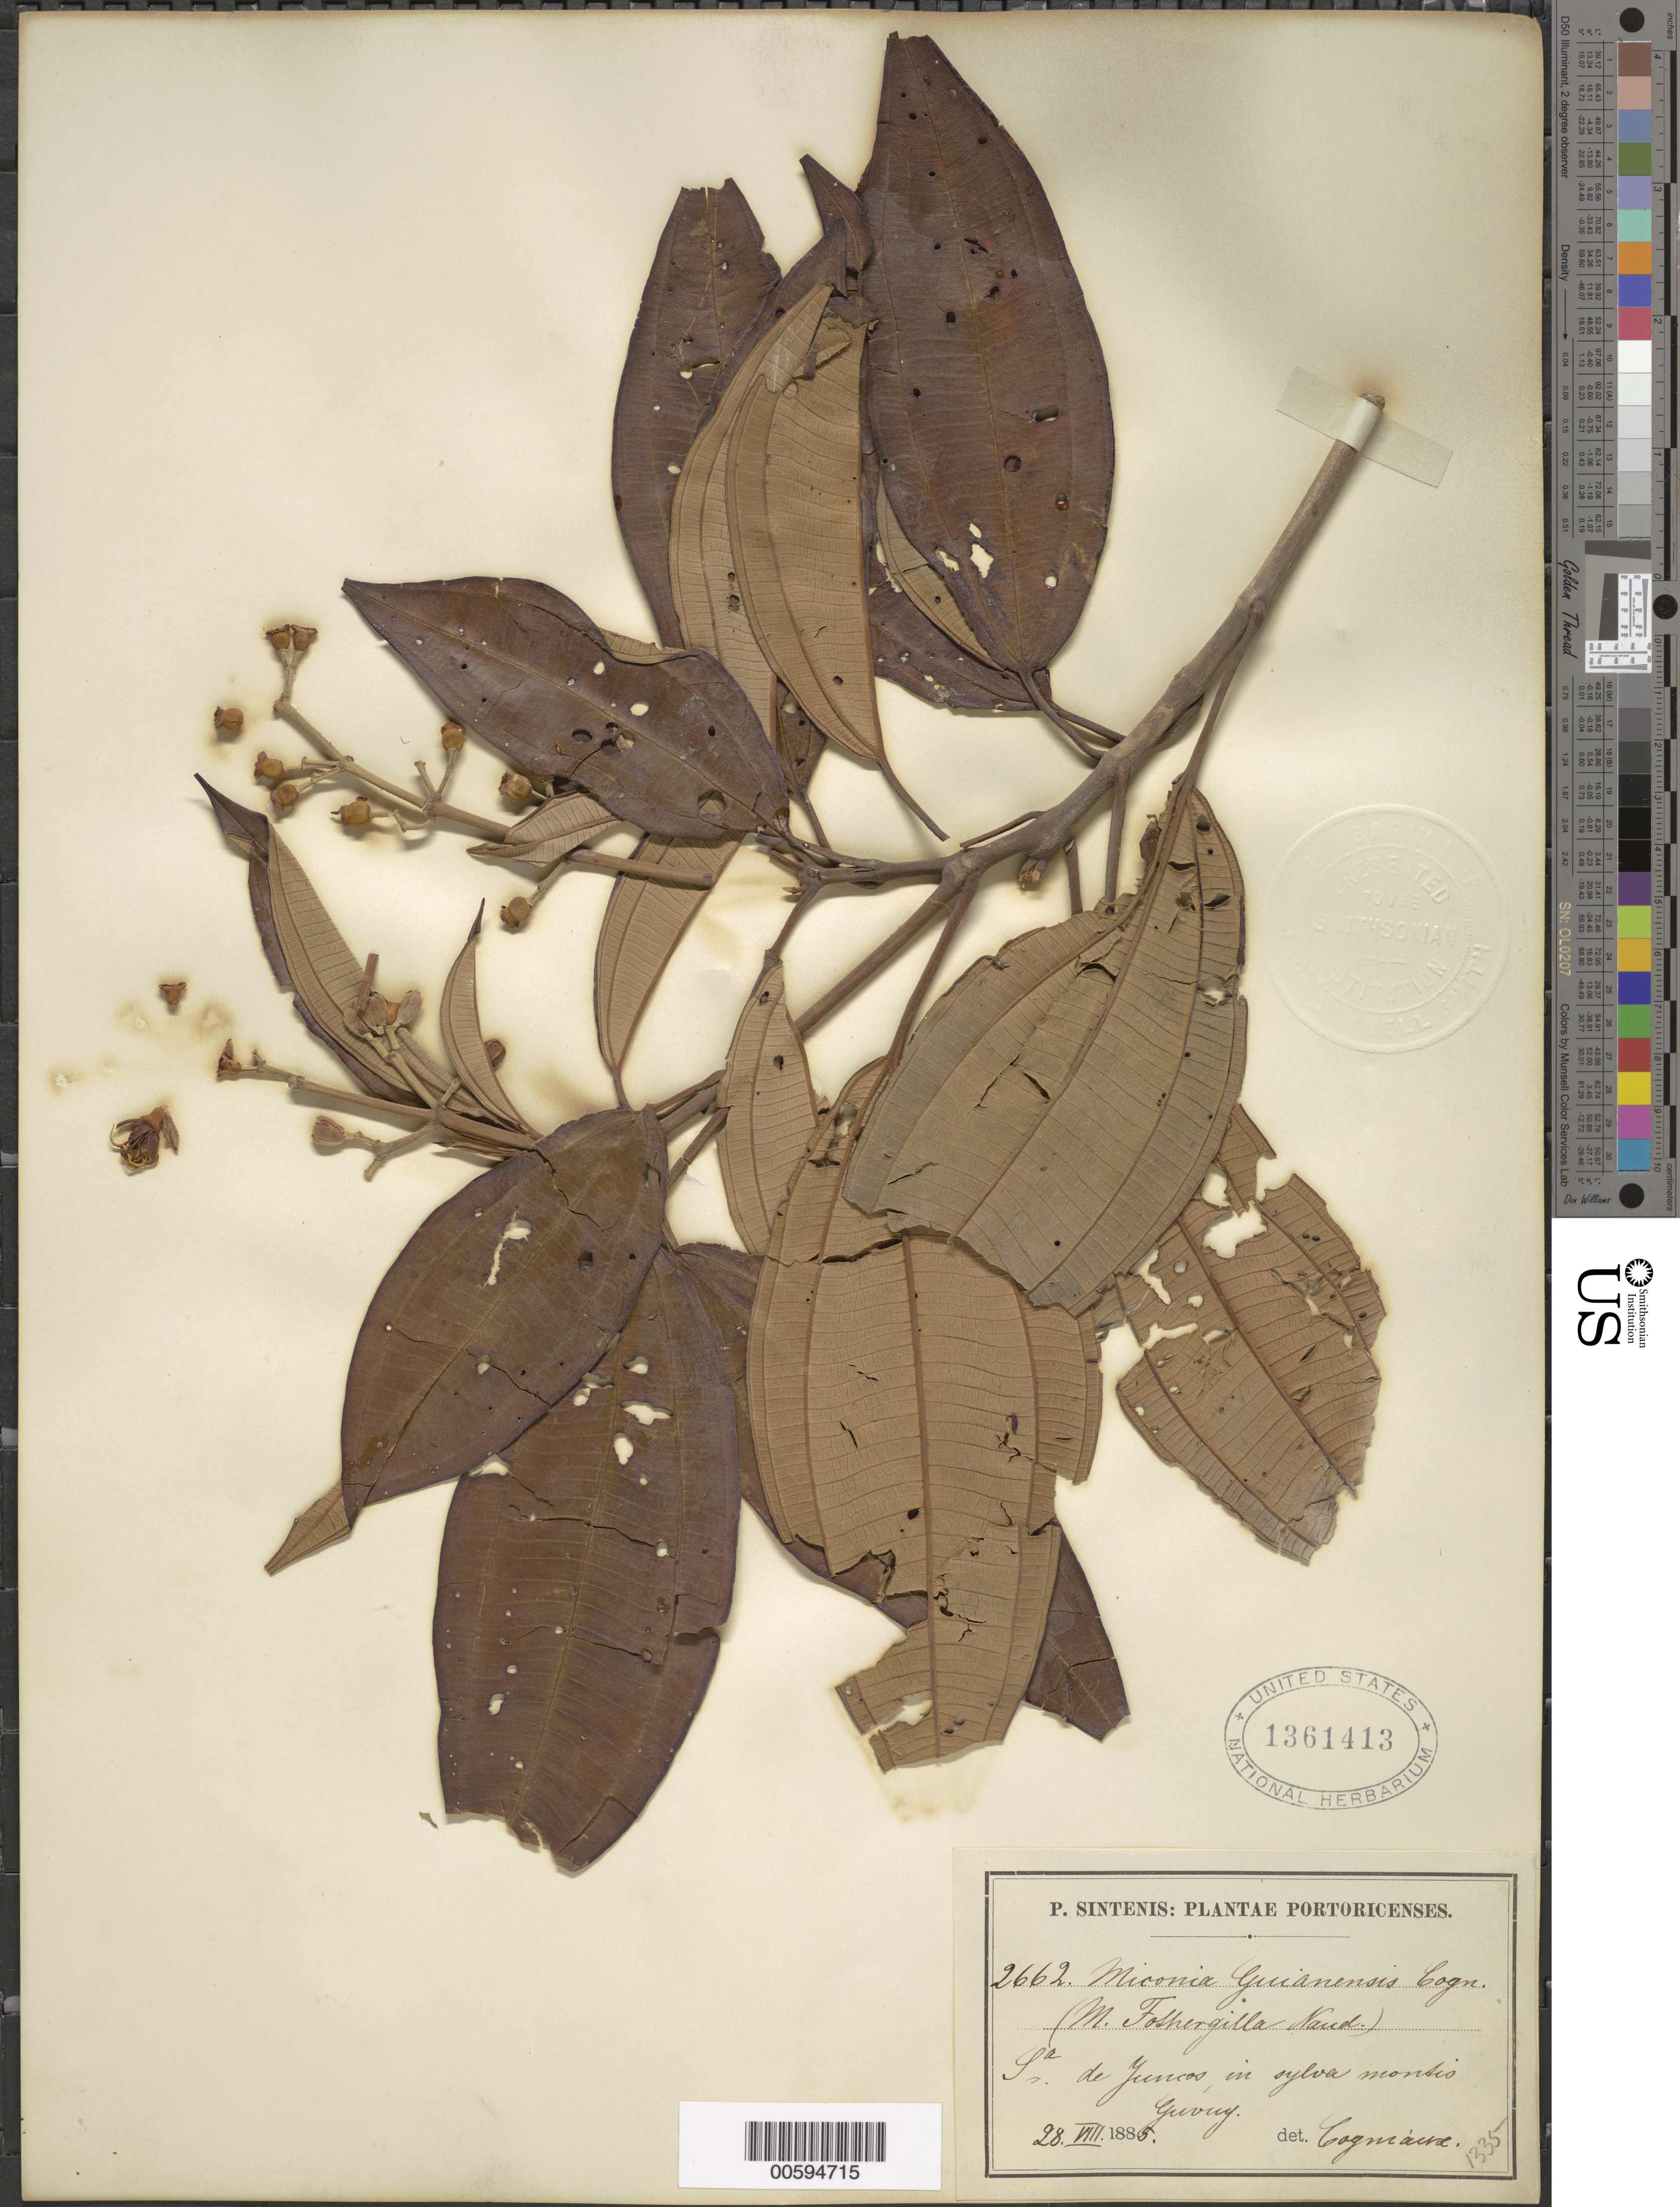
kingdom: Plantae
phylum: Tracheophyta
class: Magnoliopsida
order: Myrtales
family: Melastomataceae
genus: Miconia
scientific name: Miconia guianensis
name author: (Aubl.) Cogn.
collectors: P. Sintenis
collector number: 2662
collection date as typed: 28 Aug 1885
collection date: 1885-08-28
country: Puerto Rico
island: Greater Antilles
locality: Sierra de Juncos, in sylva montis Guvuy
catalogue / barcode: US 1361413